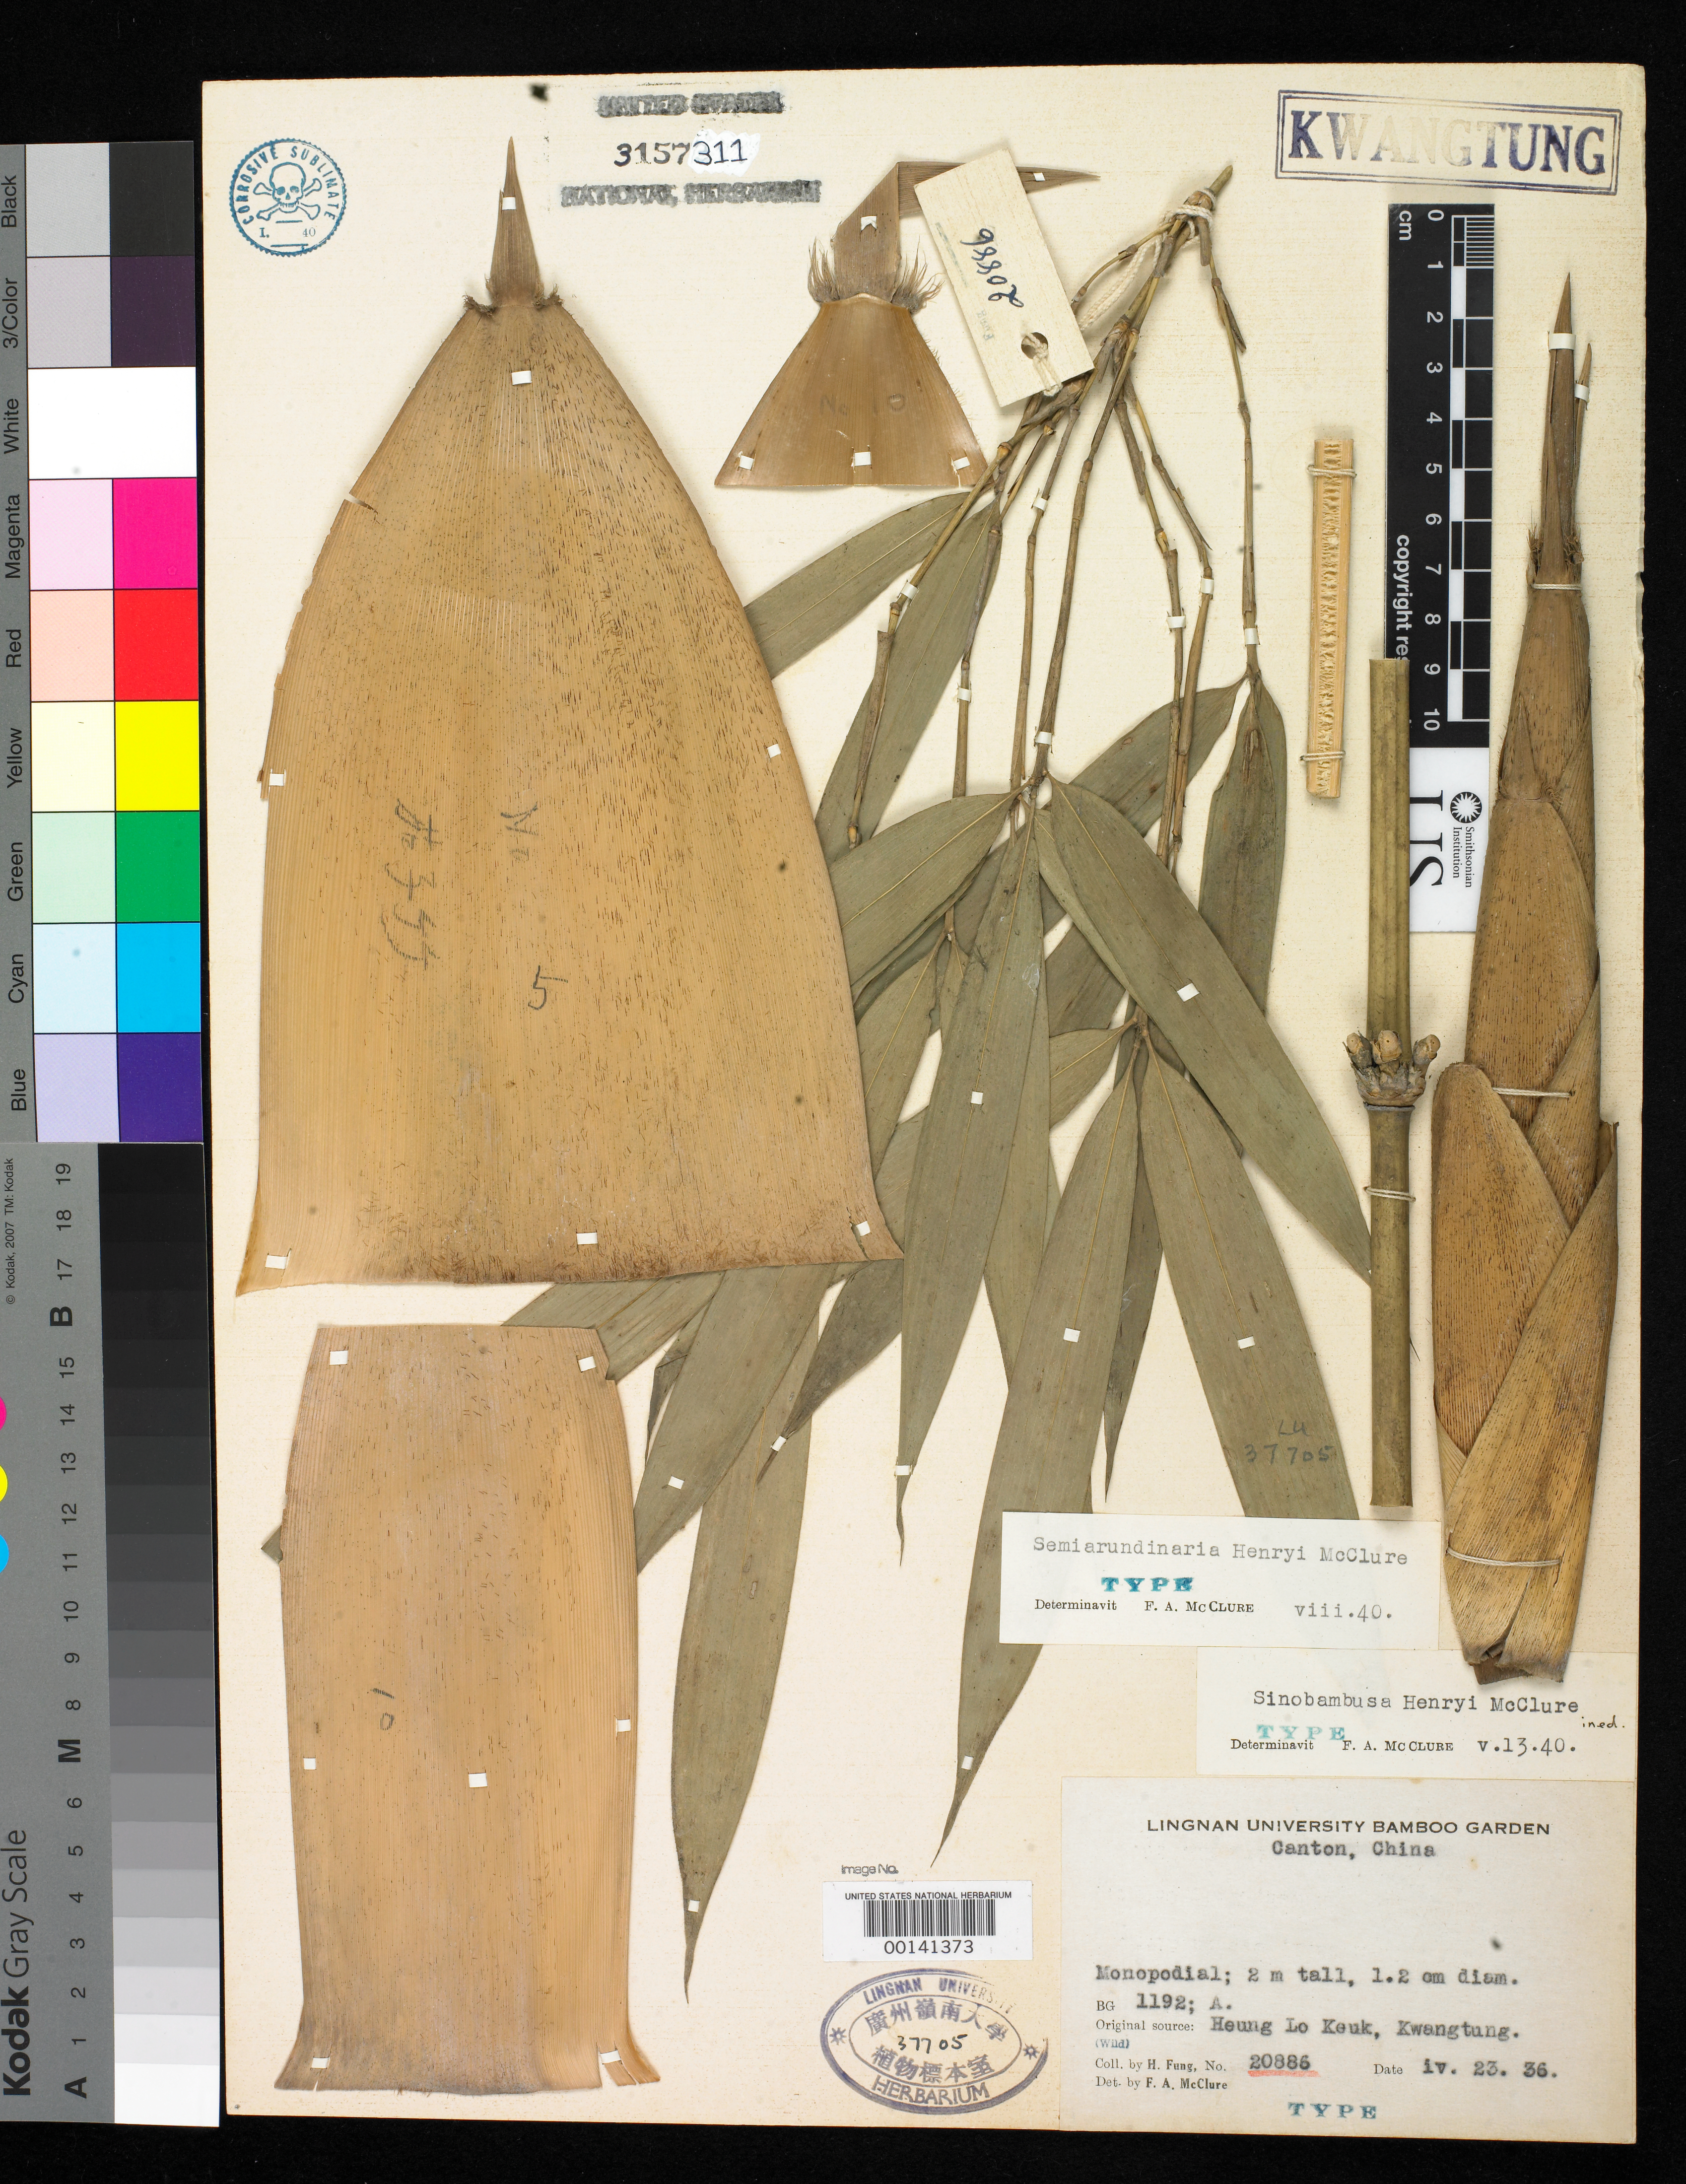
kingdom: Plantae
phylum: Tracheophyta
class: Liliopsida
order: Poales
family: Poaceae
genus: Semiarundinaria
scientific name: Semiarundinaria henryi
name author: McClure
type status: Type Collection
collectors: H. L. Fung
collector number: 20886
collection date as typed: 14 Mar 1925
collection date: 1925-03-14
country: China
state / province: Guangdong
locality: Tsing-yuen District, Heung lo Keuk village.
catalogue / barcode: US 3157311